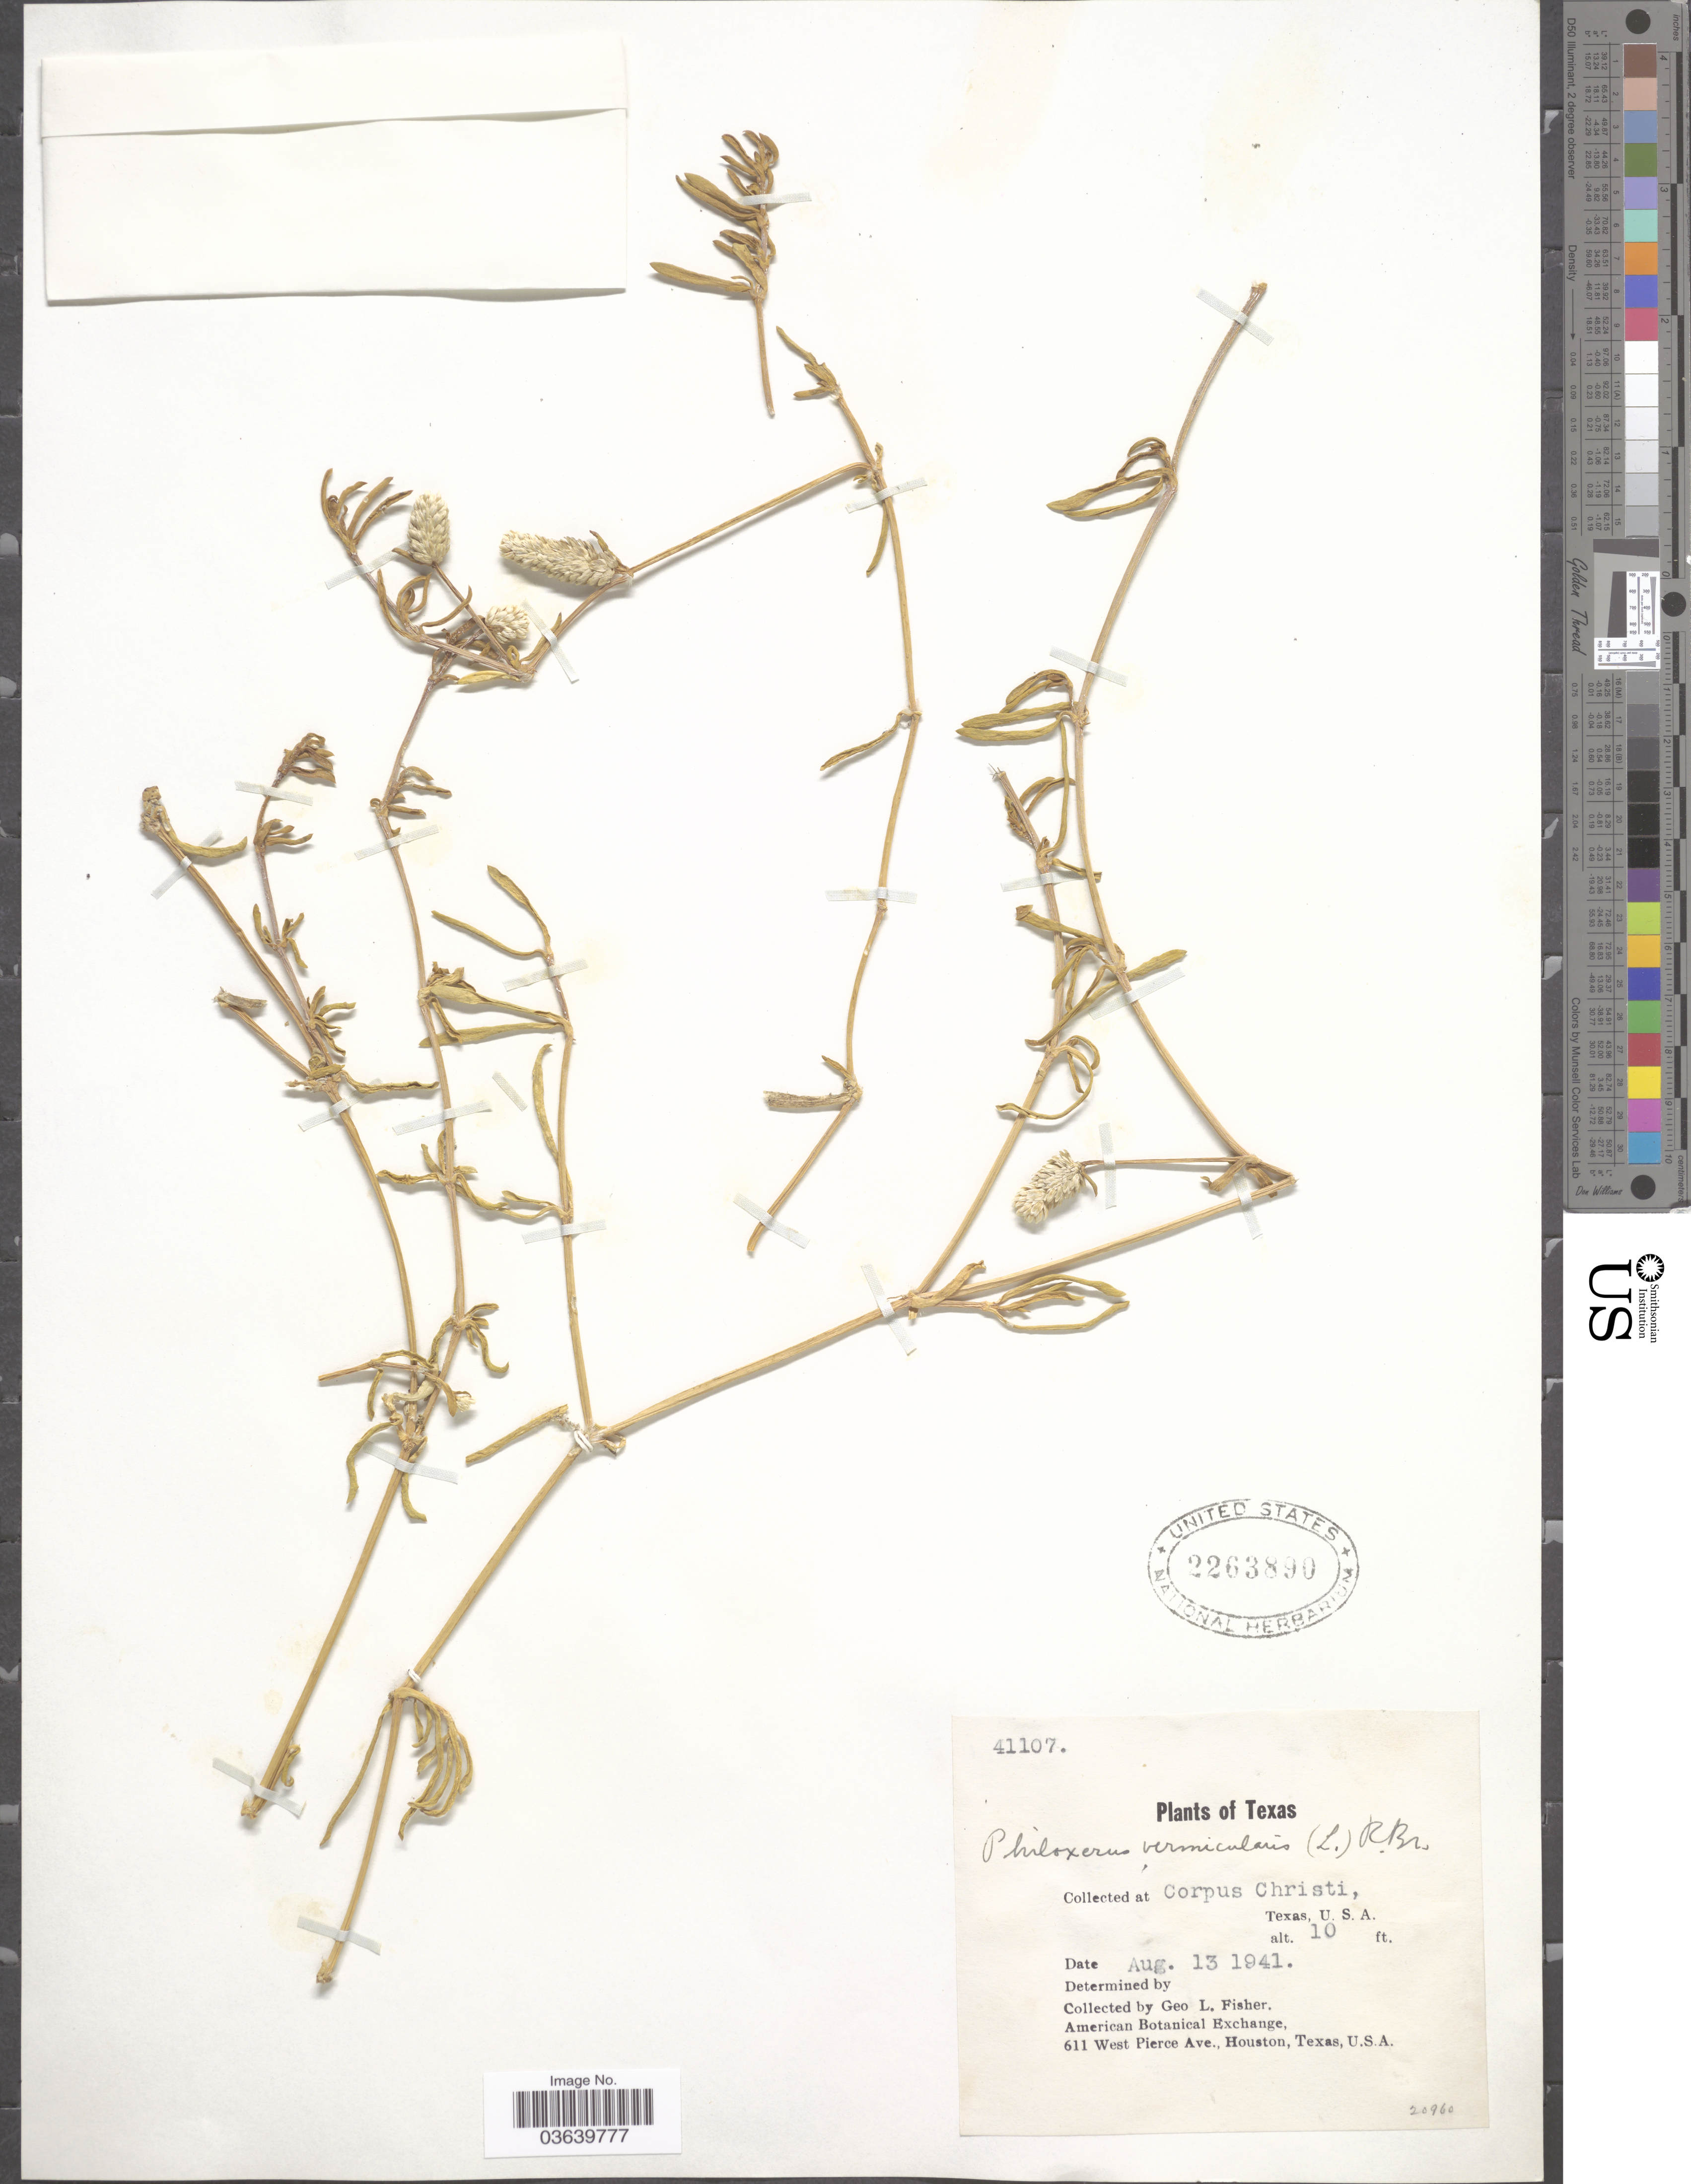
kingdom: Plantae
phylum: Tracheophyta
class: Magnoliopsida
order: Caryophyllales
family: Amaranthaceae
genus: Gomphrena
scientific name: Gomphrena vermicularis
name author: L.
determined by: Strong, Mark T., (BOT), Smithsonian Institution - National Museum of Natural History (UNITED STATES)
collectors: G. L. Fisher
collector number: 41107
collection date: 1941-08-13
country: United States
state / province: Texas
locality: Corpus Christi.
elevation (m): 3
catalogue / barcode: US 2263890